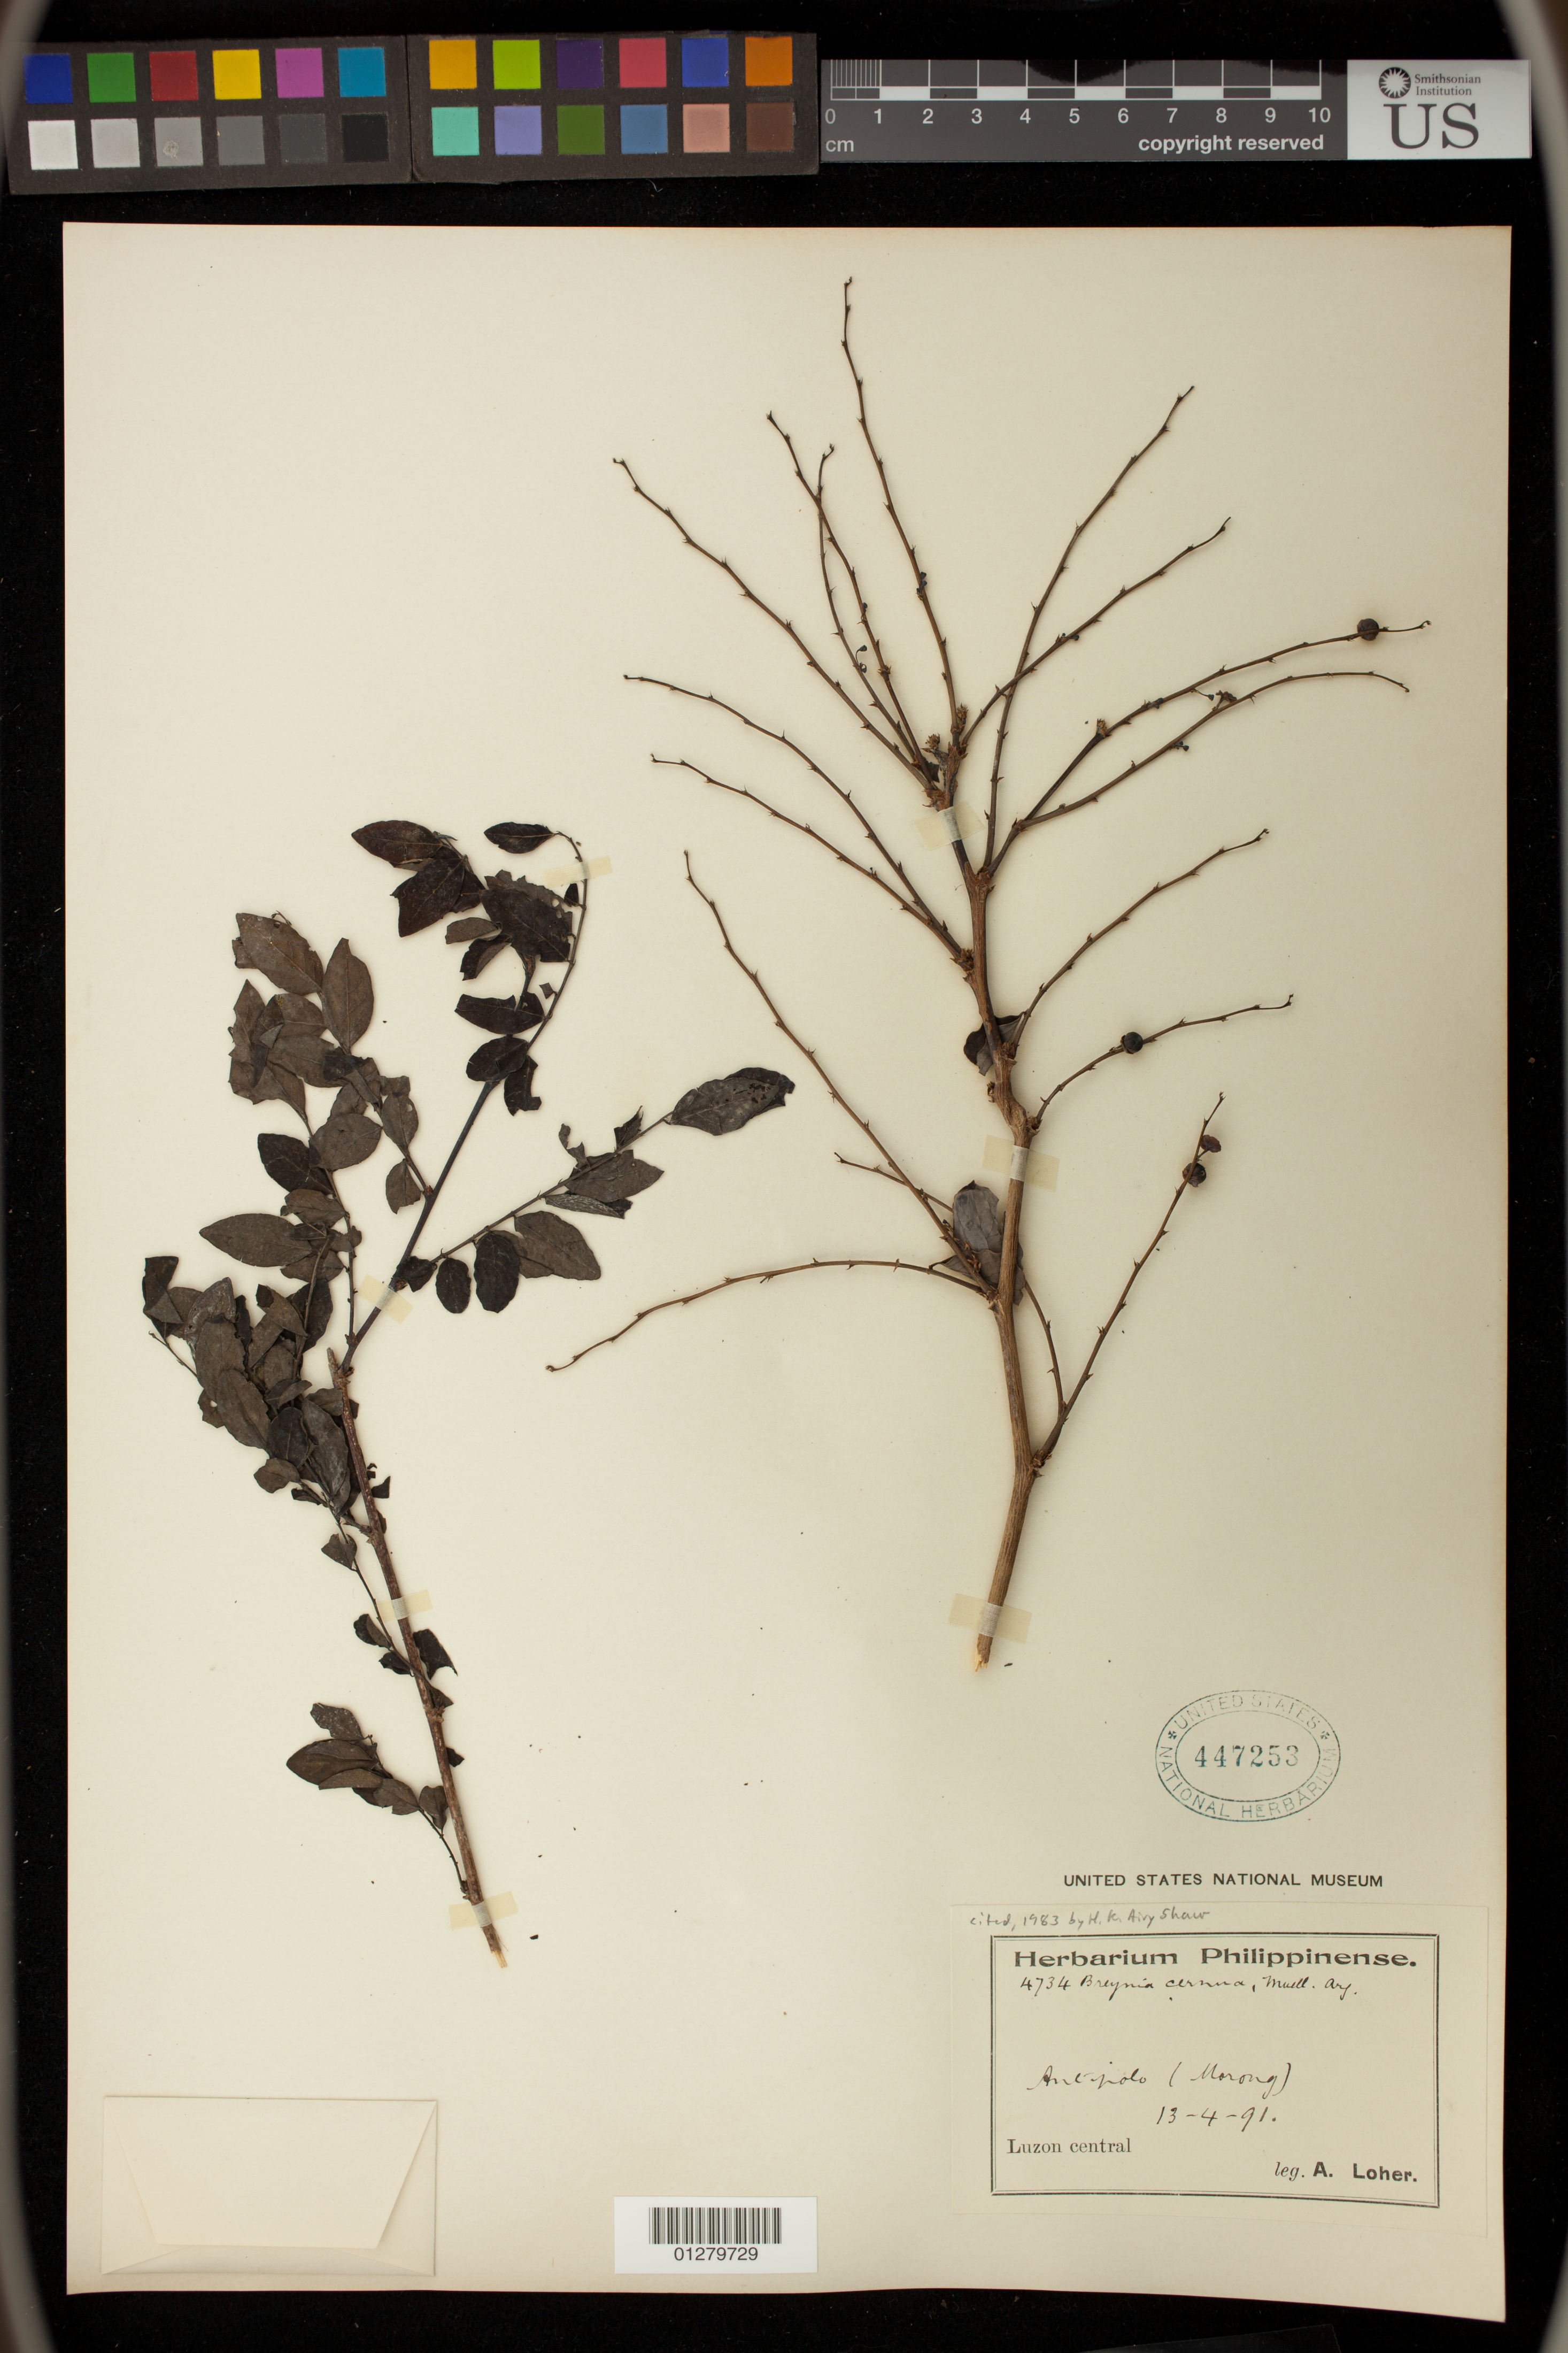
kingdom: Plantae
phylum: Tracheophyta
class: Magnoliopsida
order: Malpighiales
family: Phyllanthaceae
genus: Breynia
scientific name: Breynia cernua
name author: (Poir.) Müll. Arg.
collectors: A. Loher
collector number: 4734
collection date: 1891-04-13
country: Philippines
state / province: Calabarzon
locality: Rizal, Luzon Central,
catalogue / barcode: US 447253